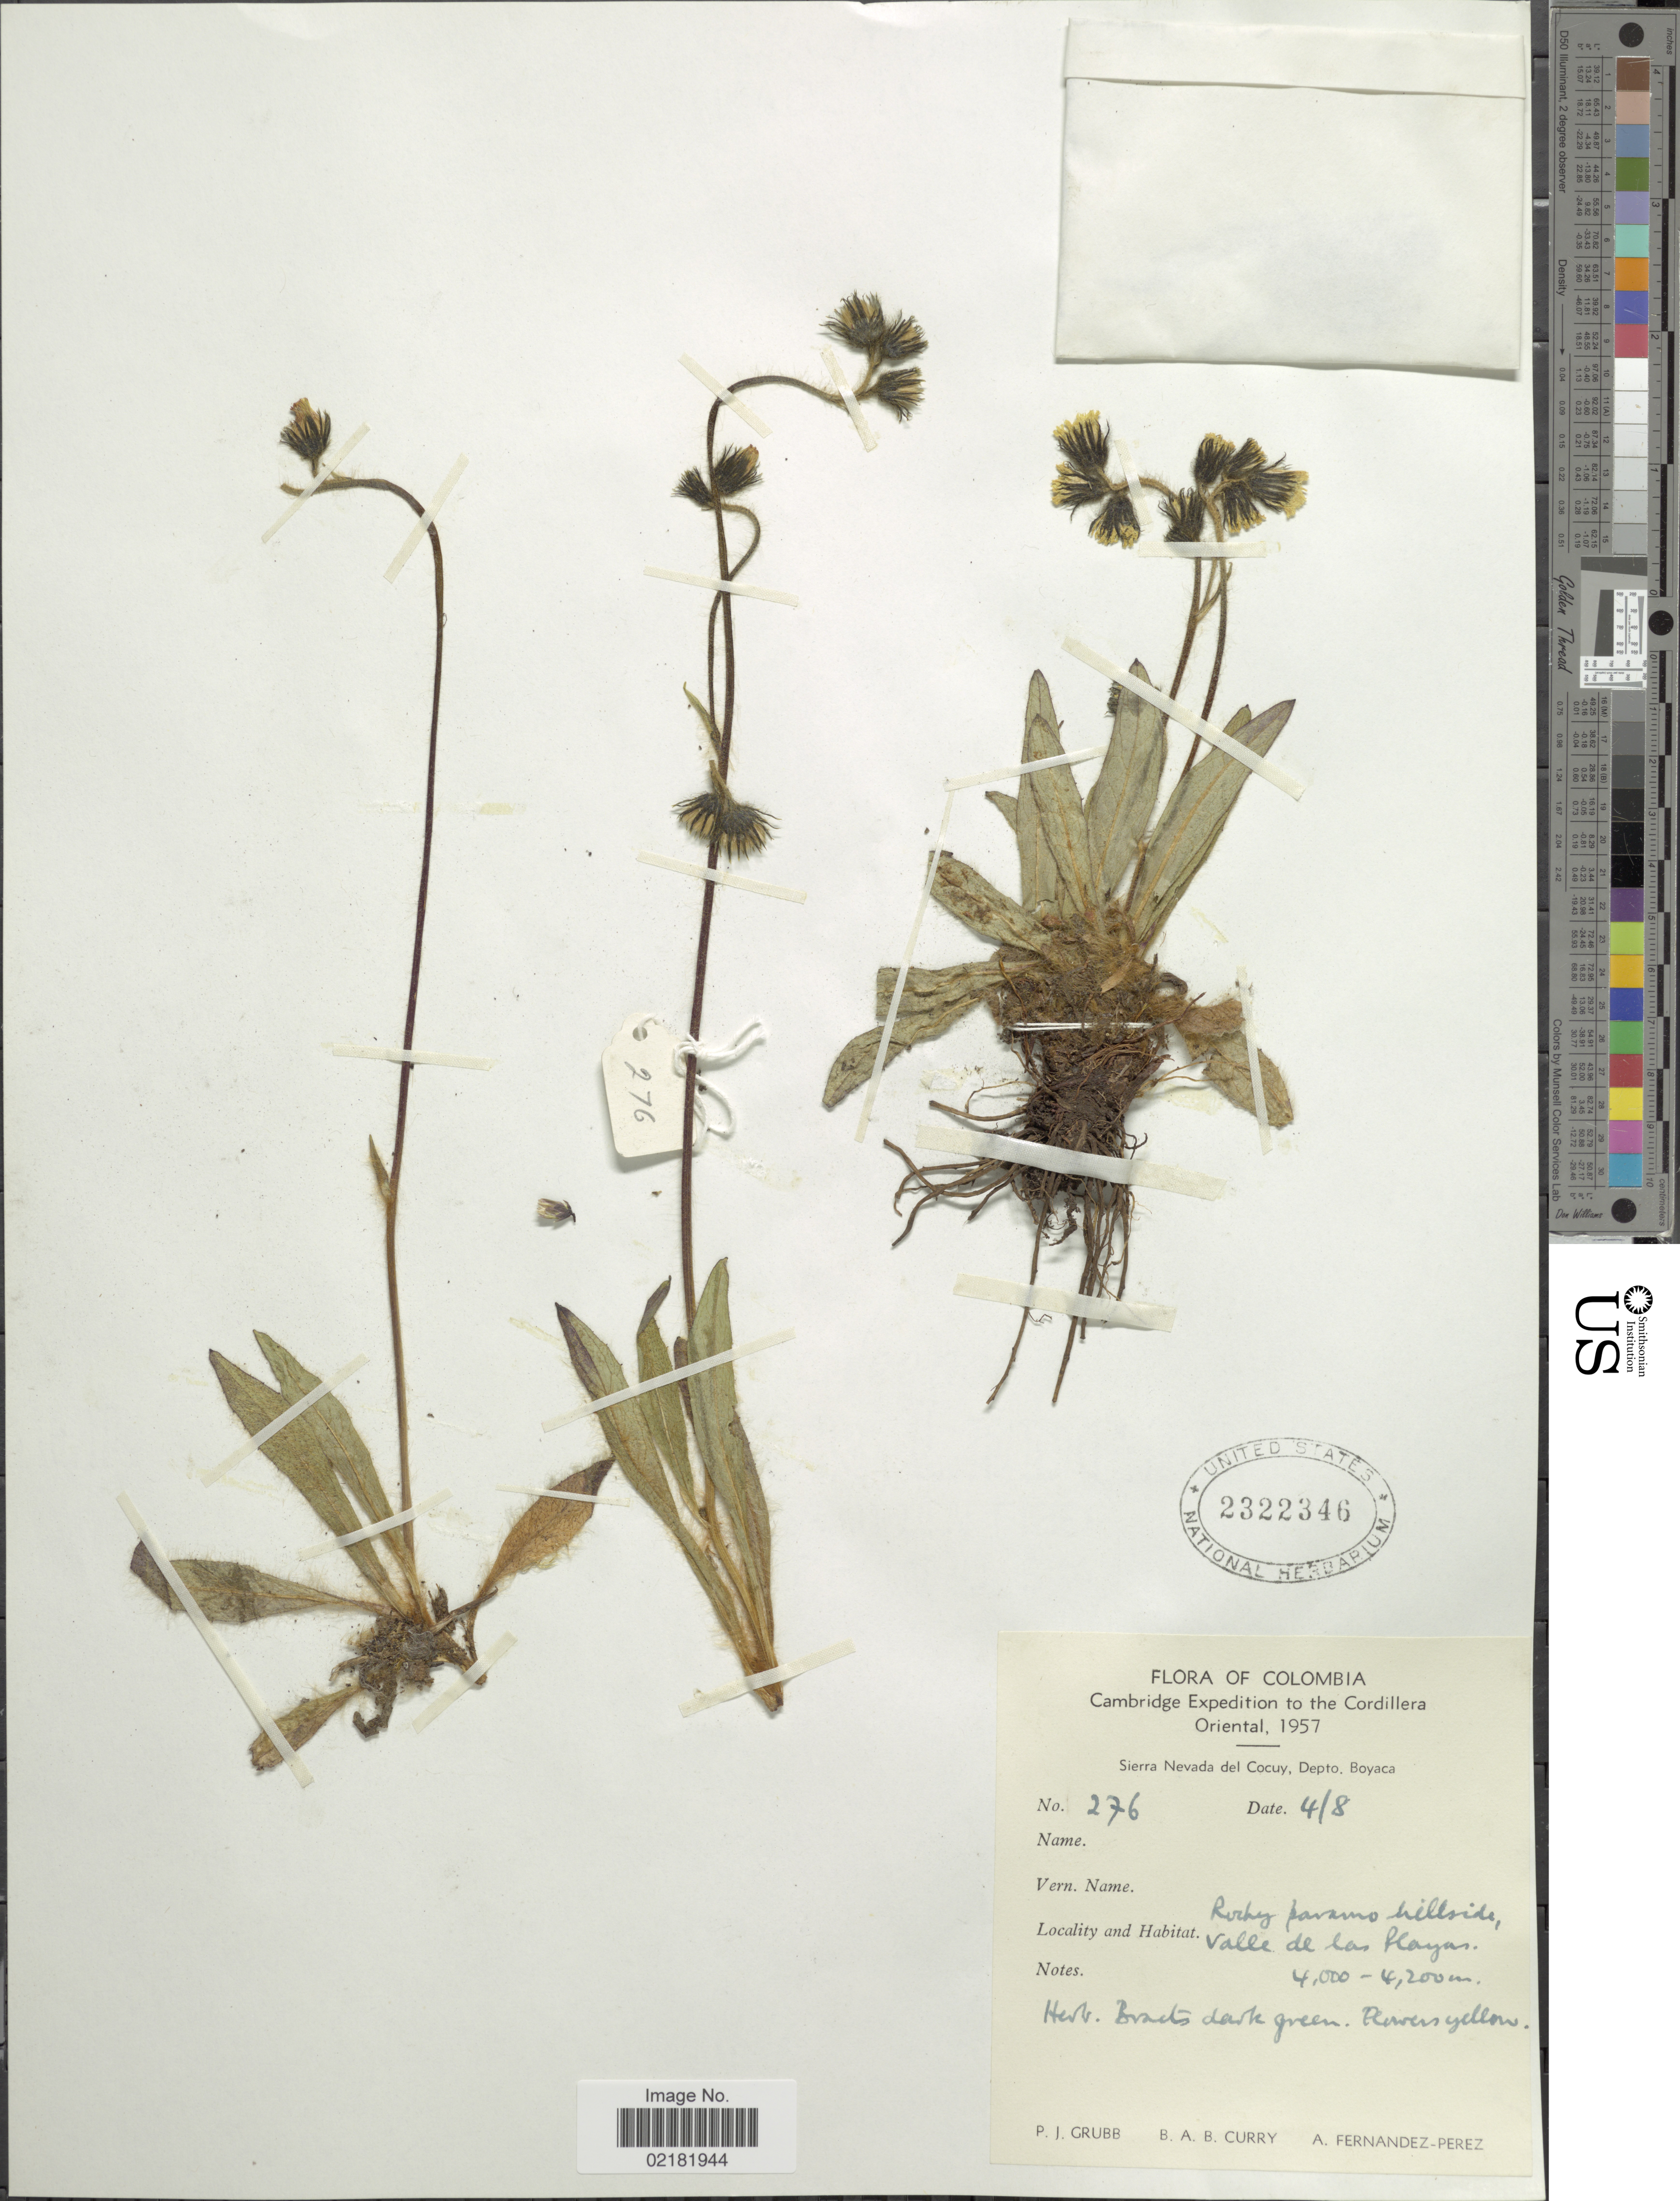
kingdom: Plantae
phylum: Tracheophyta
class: Magnoliopsida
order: Asterales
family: Asteraceae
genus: Hieracium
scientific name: Hieracium repandulare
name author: Druce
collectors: P. J. Grubb, B. A. B. Curry & A. Fernández-Pérez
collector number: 276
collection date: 1957-08-04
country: Colombia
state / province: Boyacá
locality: Cordillera Oriental, Sierra Nevada del Cocuy, rocky paramo hillside, Valle de las Playas.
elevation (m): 4000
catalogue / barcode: US 2322346